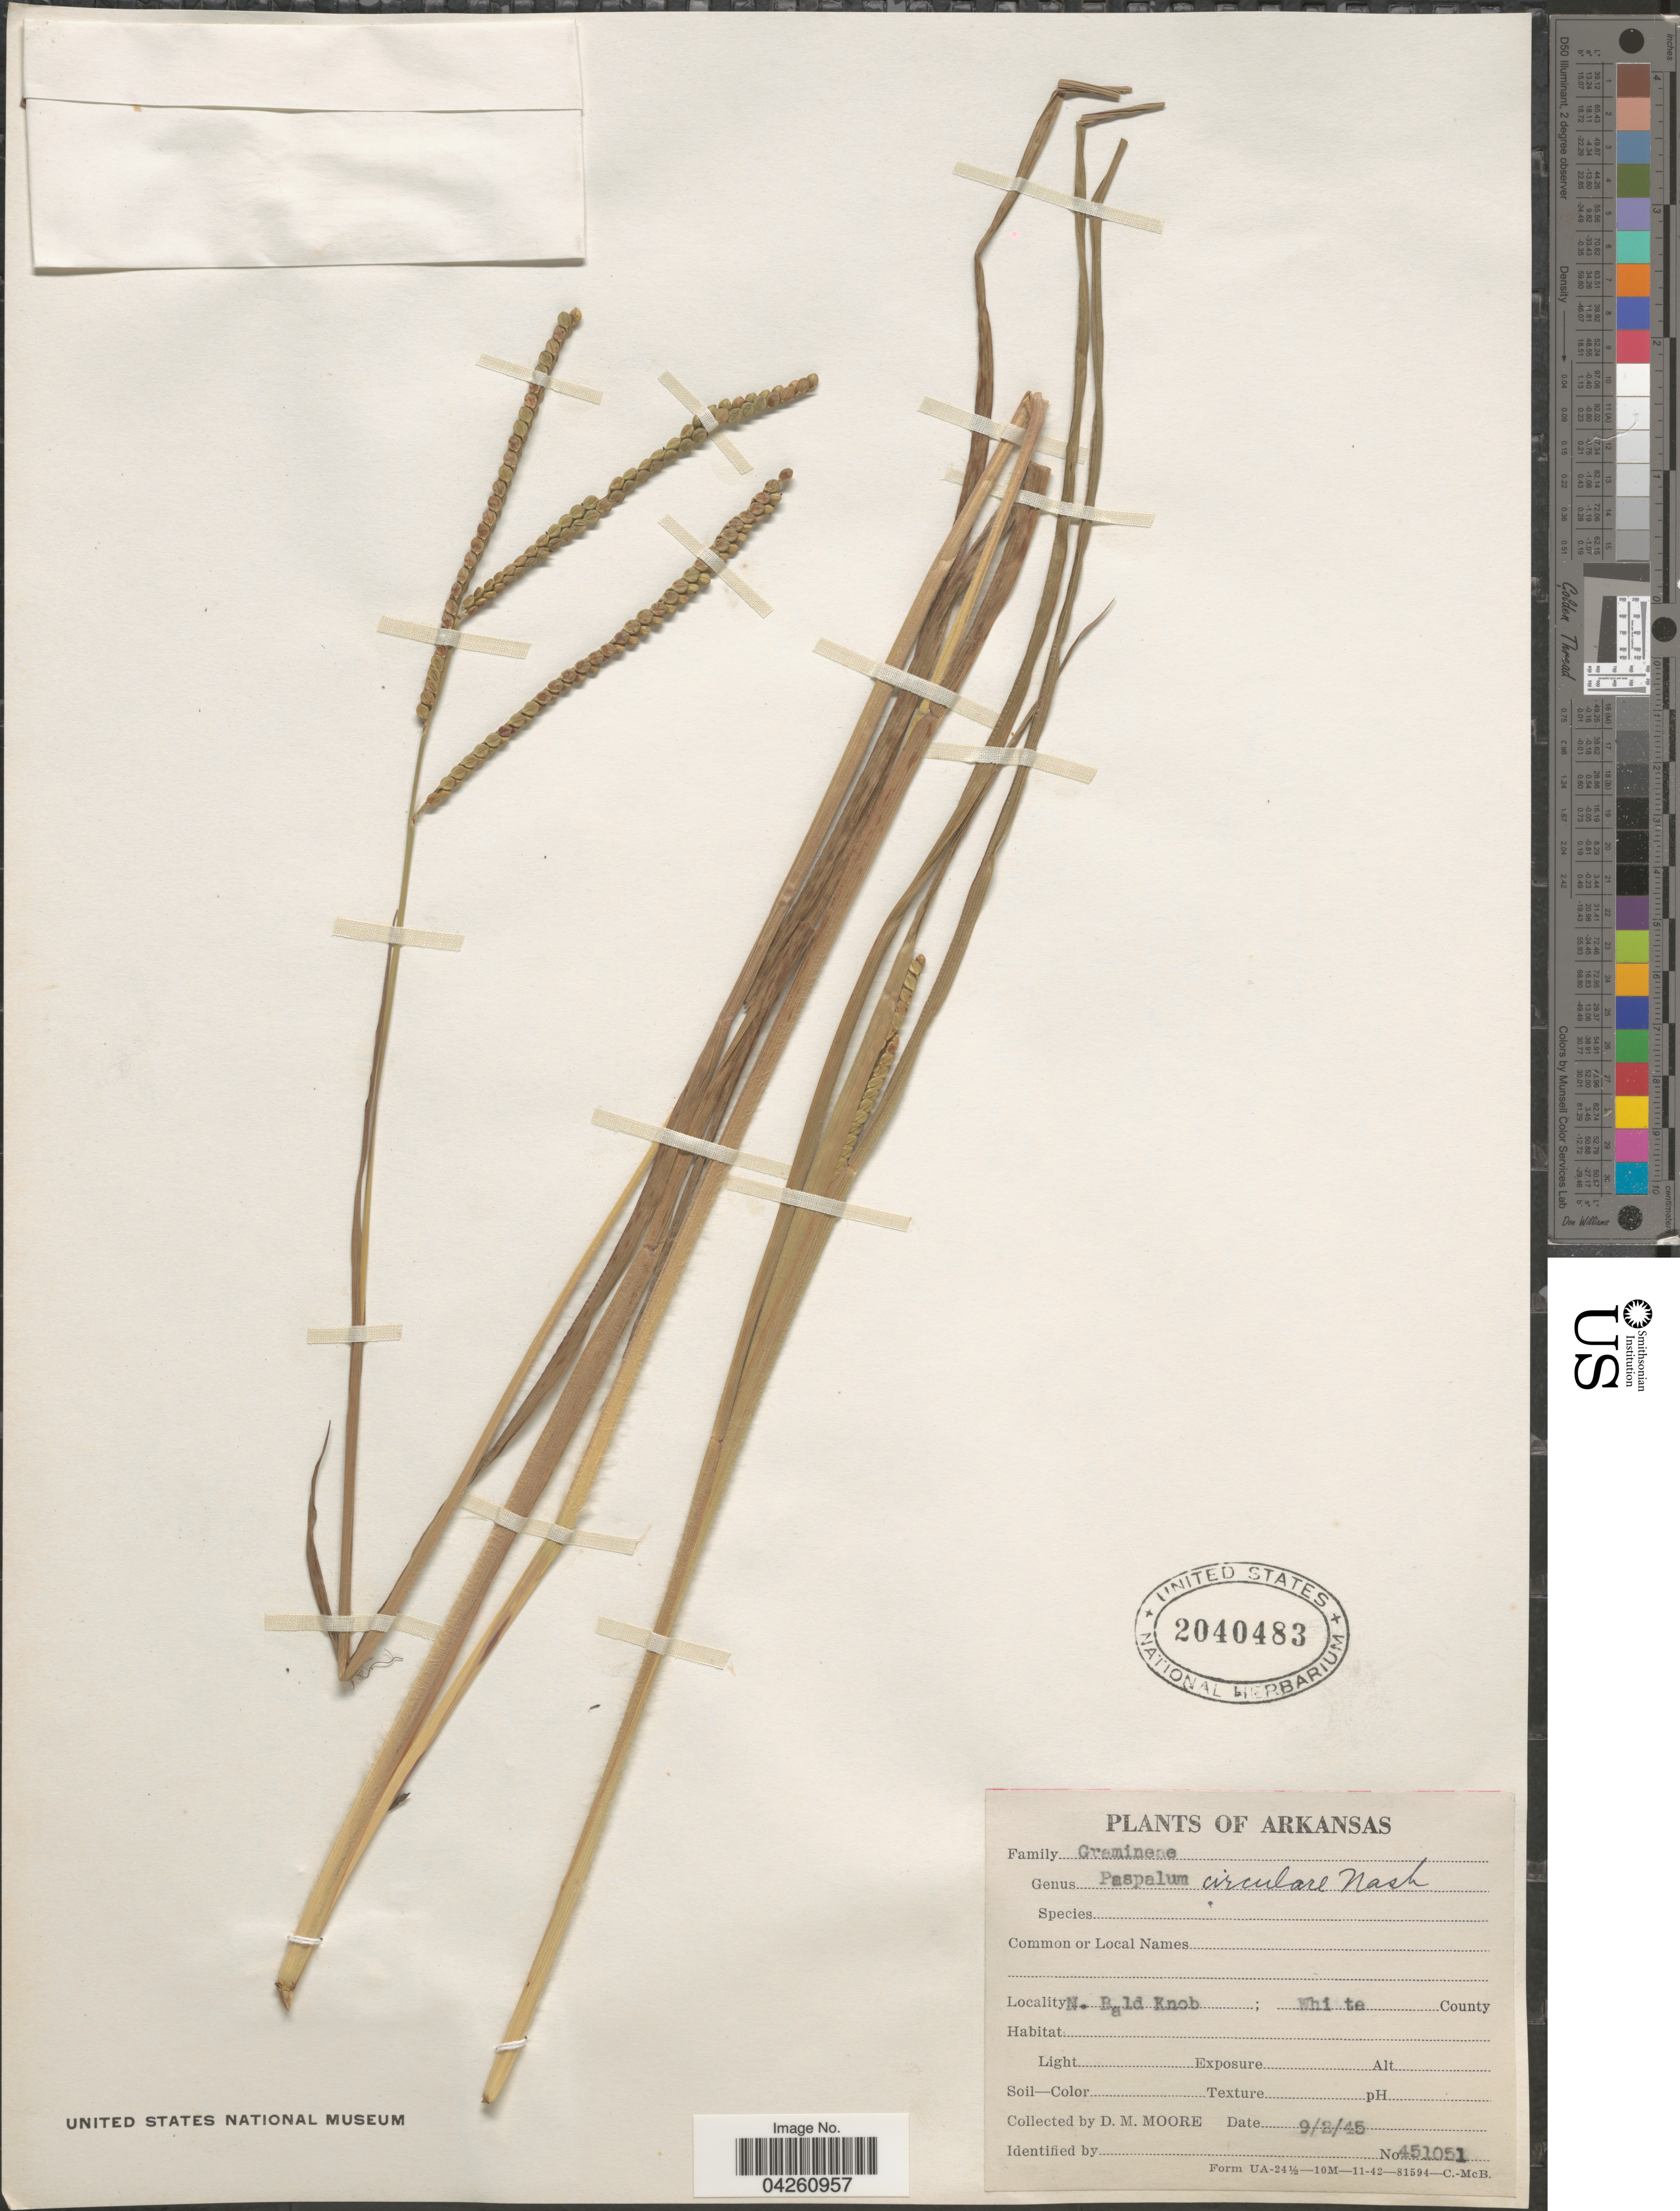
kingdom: Plantae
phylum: Tracheophyta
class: Liliopsida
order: Poales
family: Poaceae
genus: Paspalum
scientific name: Paspalum circulare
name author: Nash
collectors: D. Moore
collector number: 451051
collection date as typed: Transcribed d/m/y: 2/9/45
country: United States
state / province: Arkansas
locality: N. Bald Knob; White County.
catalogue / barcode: US 2040483